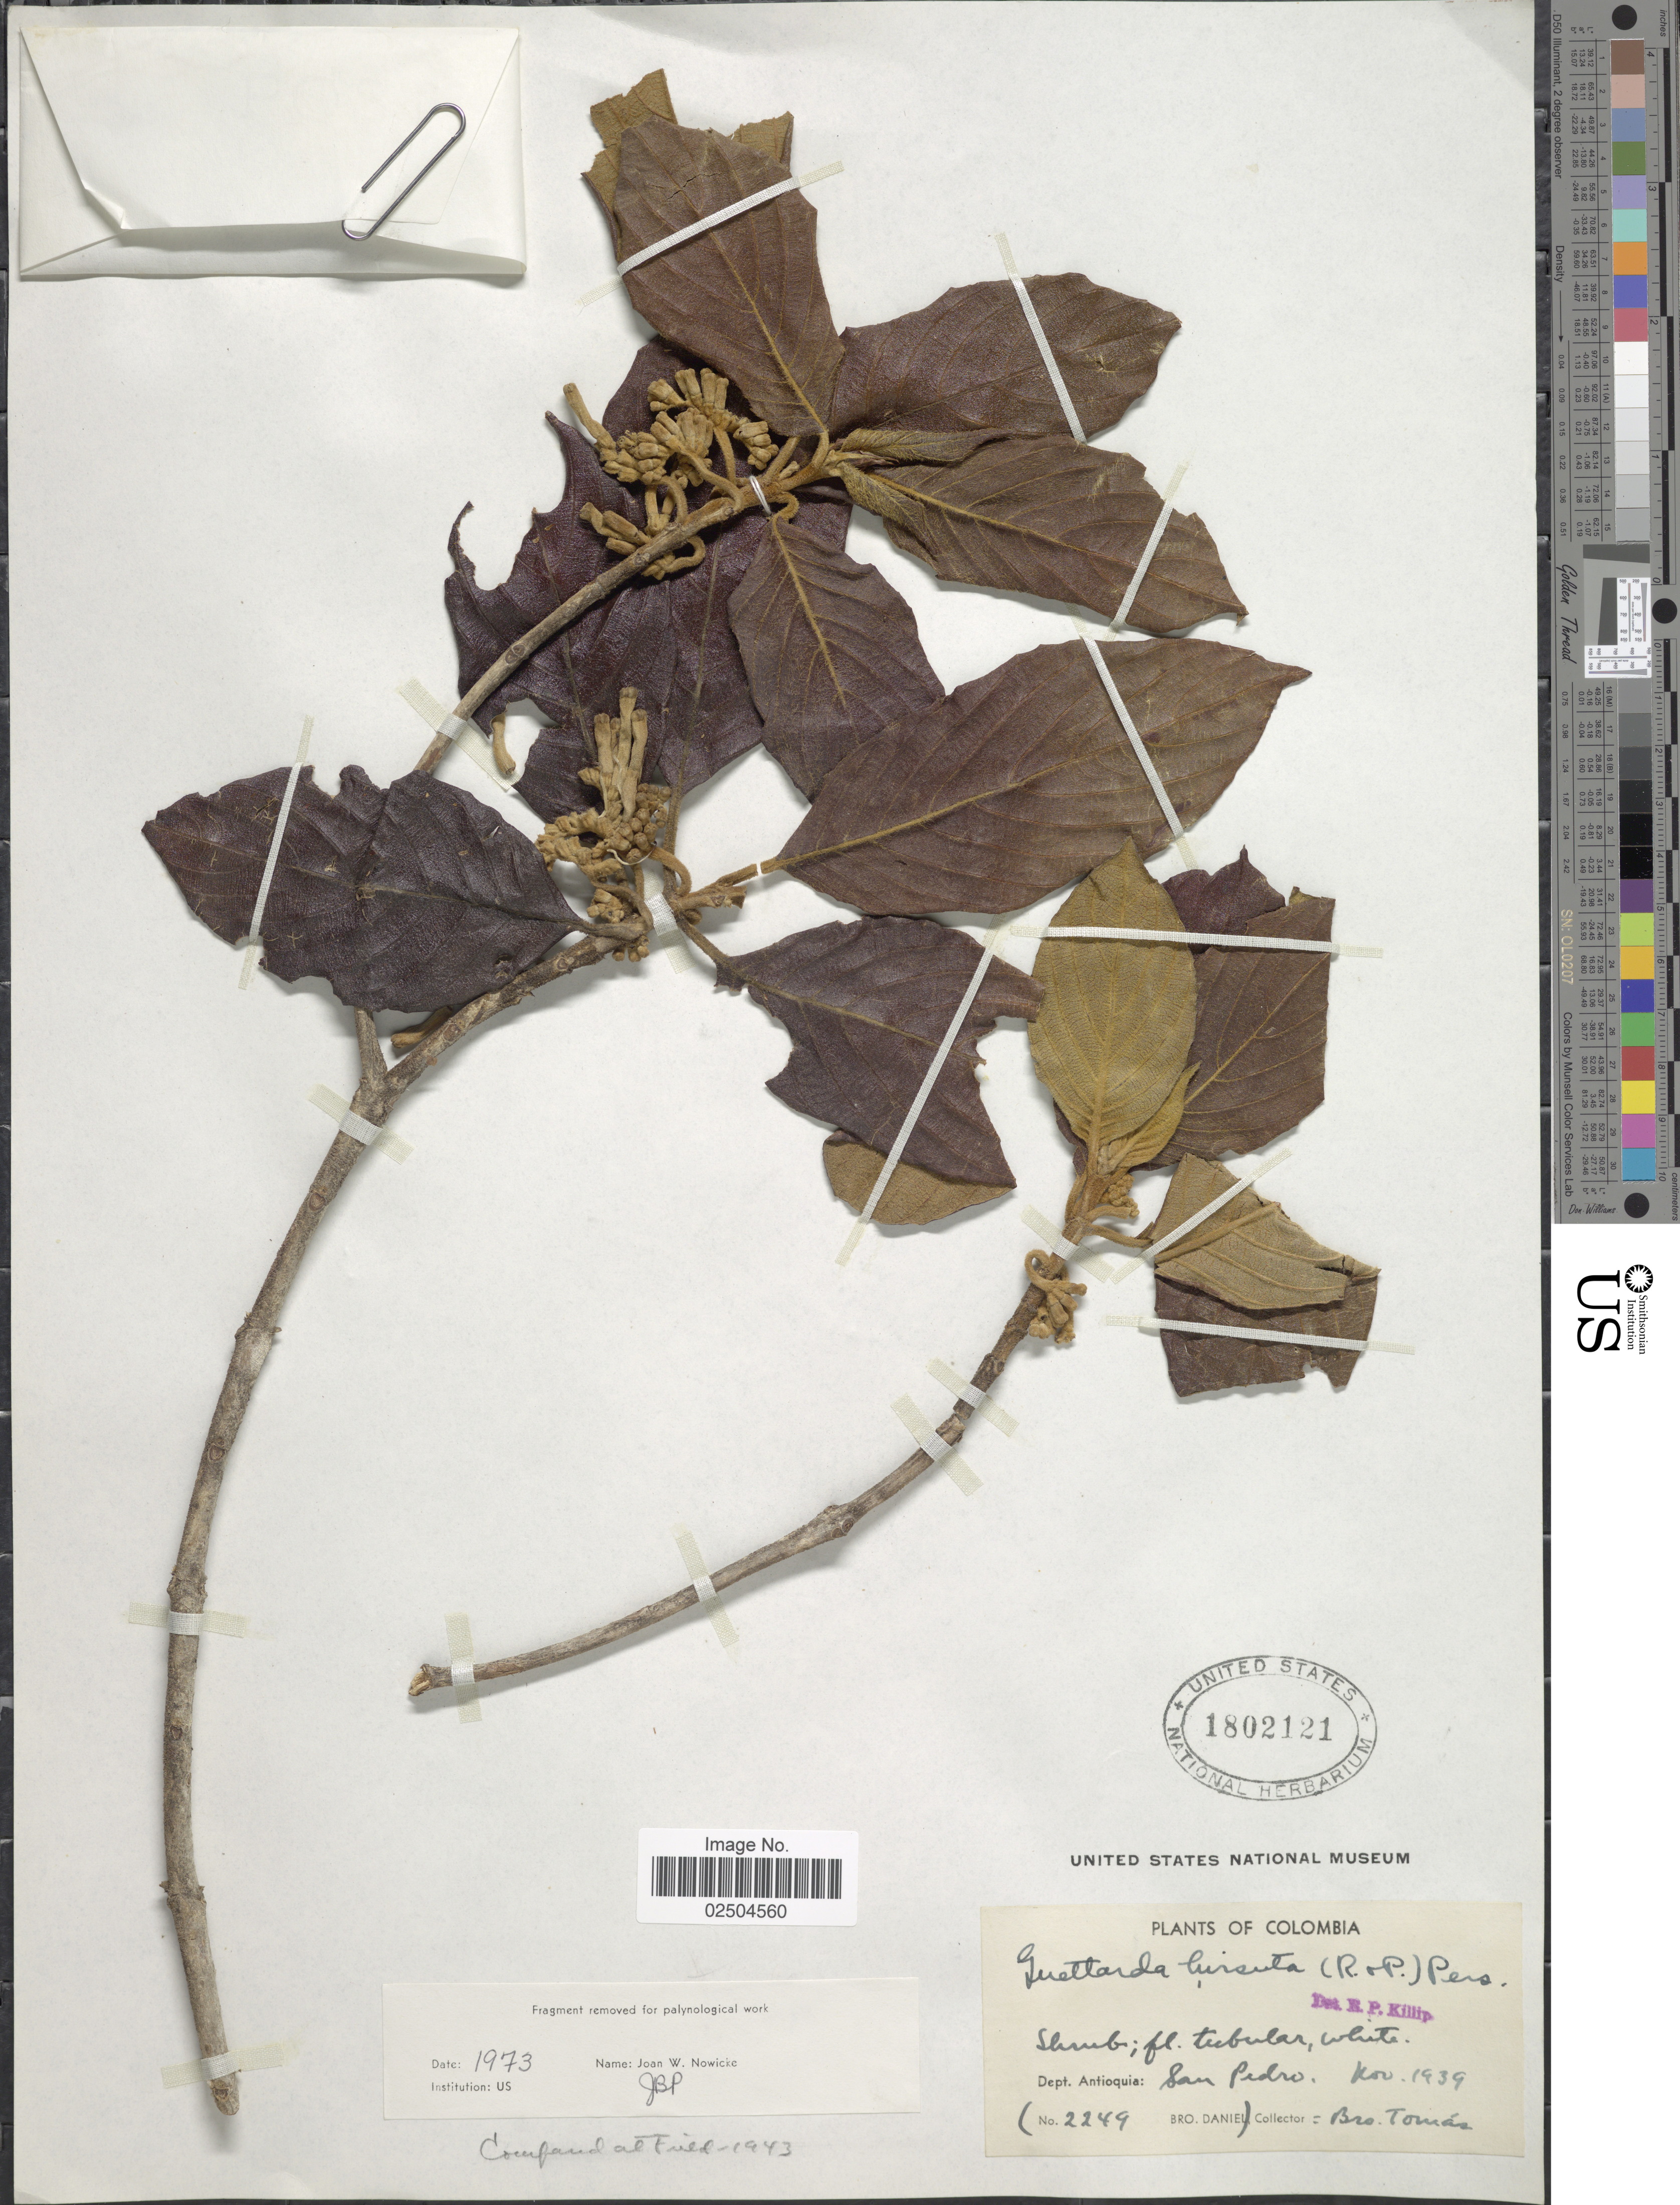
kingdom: Plantae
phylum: Tracheophyta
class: Magnoliopsida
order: Gentianales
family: Rubiaceae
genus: Guettarda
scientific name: Guettarda hirsuta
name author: (Ruiz & Pav.) Pers.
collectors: Bro. Daniel & B. Tomas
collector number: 2249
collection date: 1939-11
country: Colombia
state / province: Antioquia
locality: Dept. Antioquia: San Pedro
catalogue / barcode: US 1802121